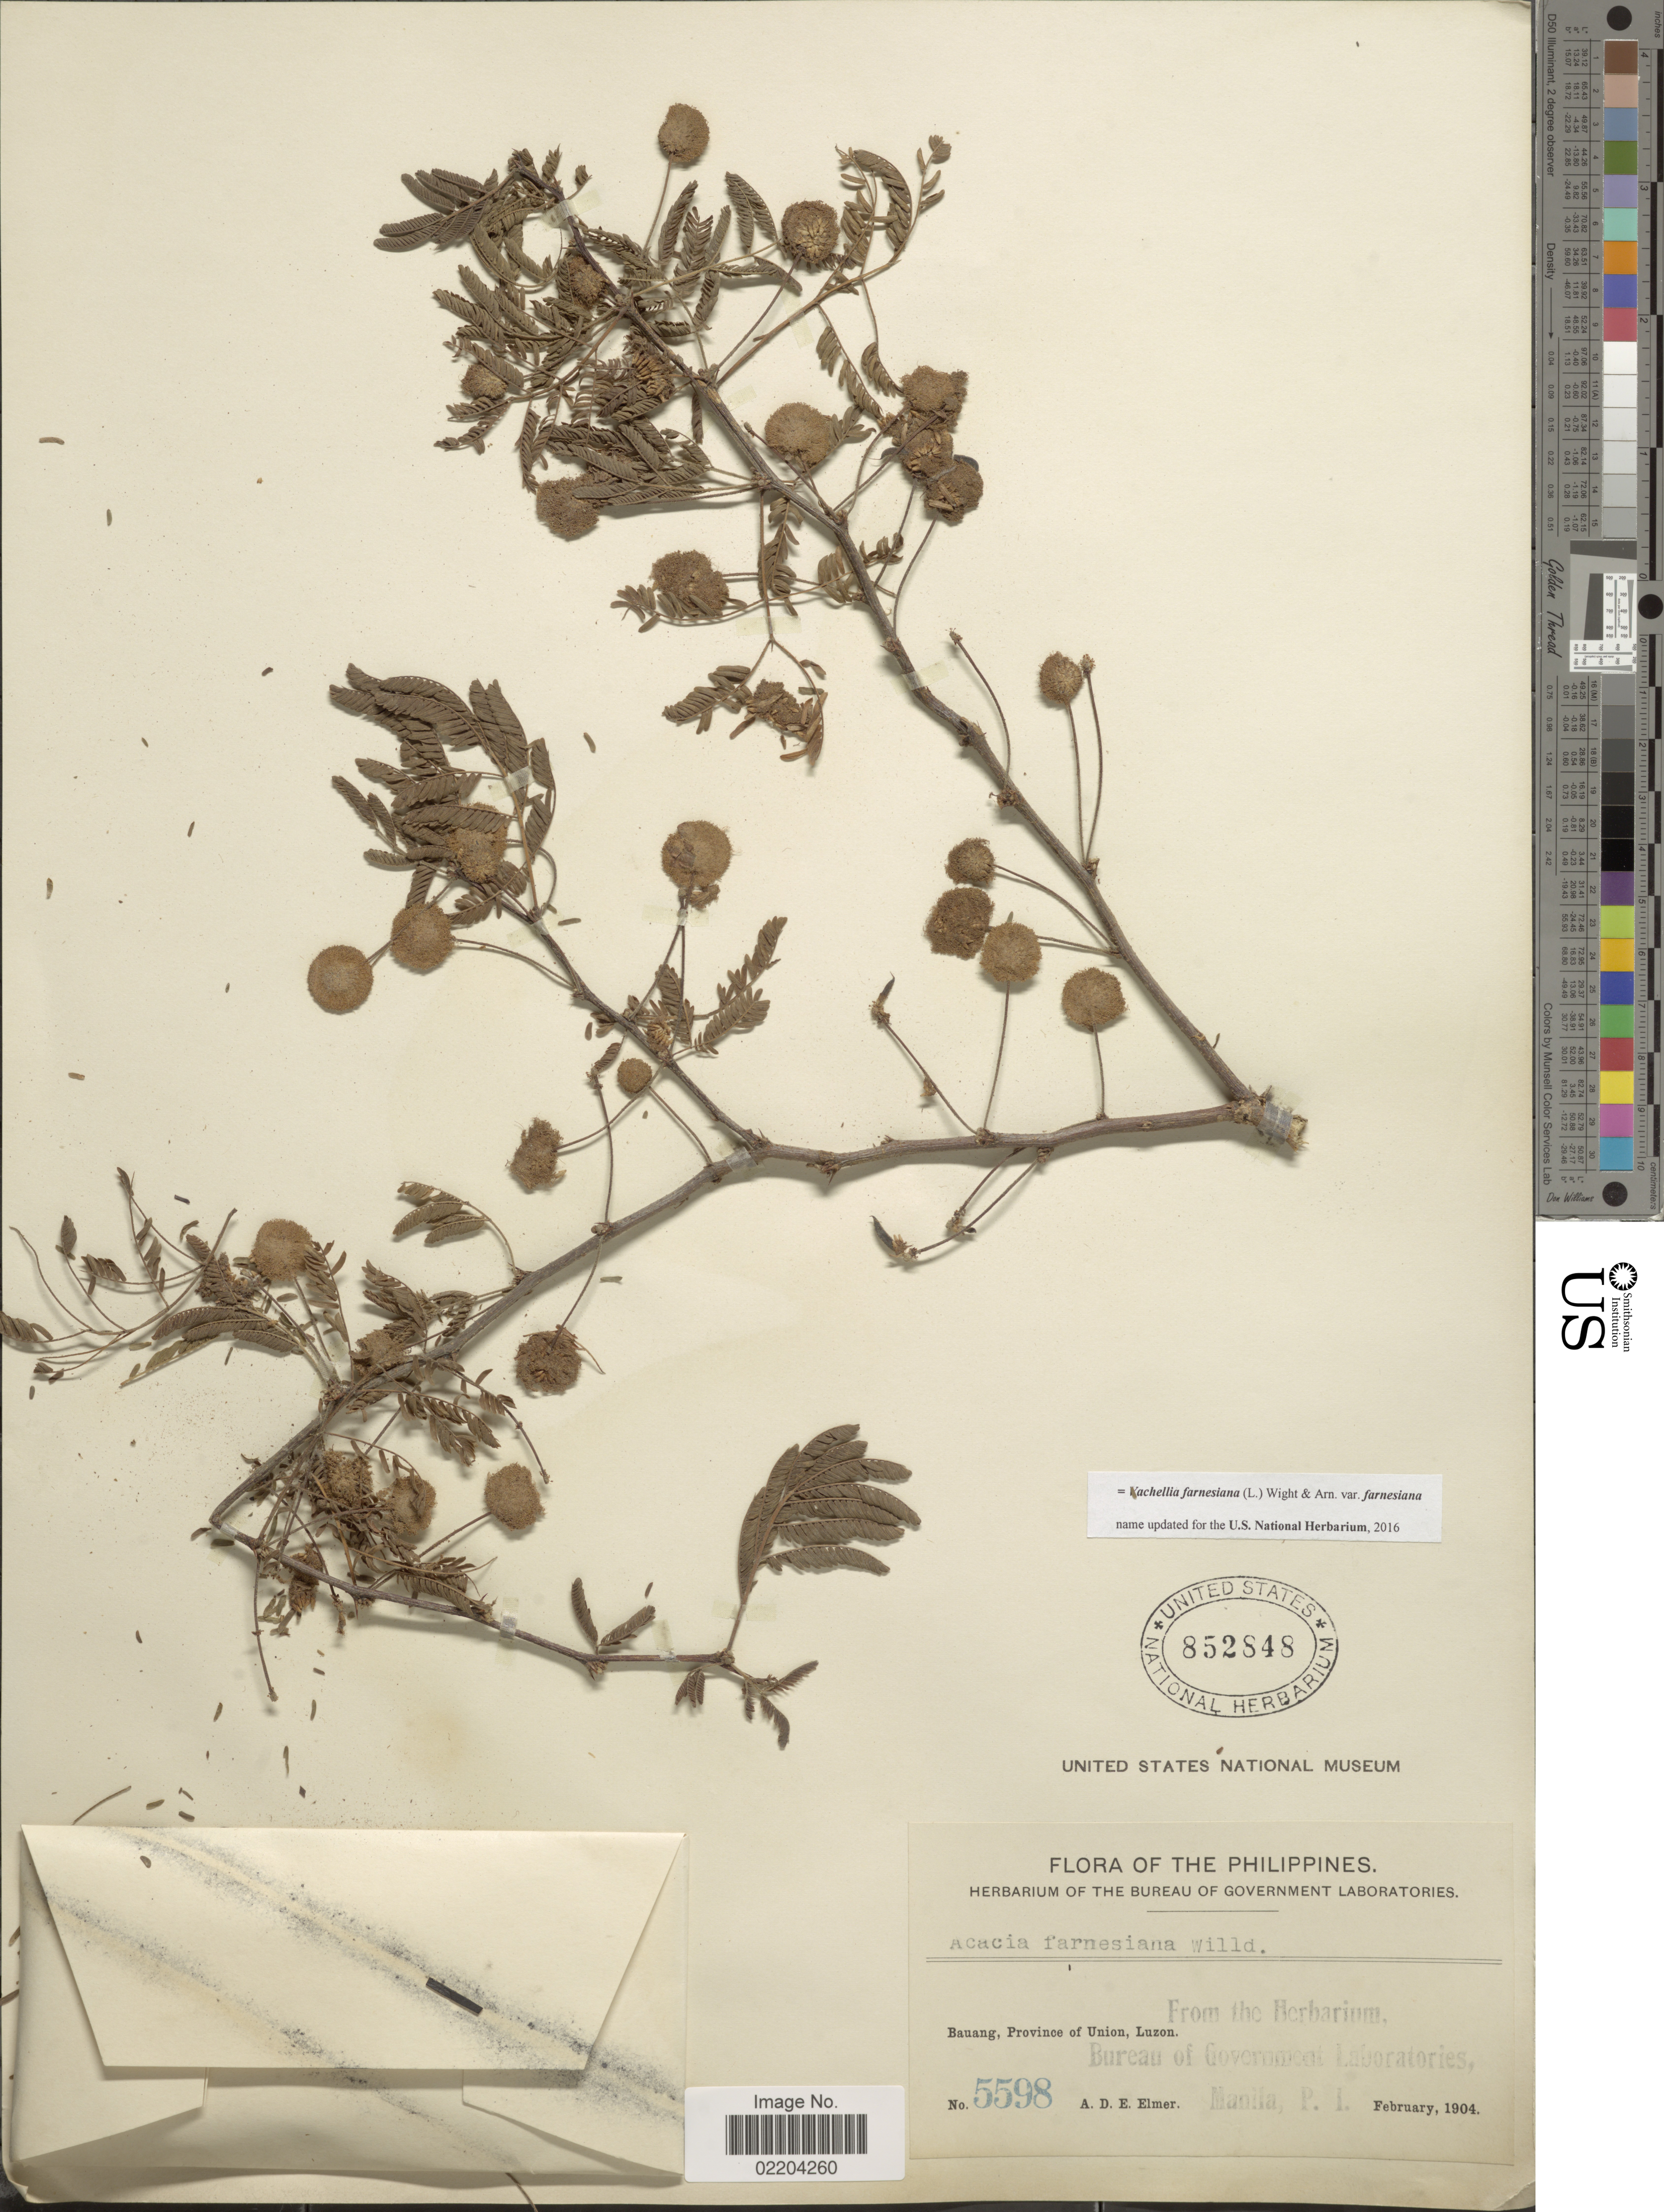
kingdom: Plantae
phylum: Tracheophyta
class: Magnoliopsida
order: Fabales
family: Fabaceae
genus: Vachellia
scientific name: Vachellia farnesiana var. farnesiana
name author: (L.) Wight & Arn.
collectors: A. D. E. Elmer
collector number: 5598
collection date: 1904-02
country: Philippines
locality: Banang, Province of Union, Luzon.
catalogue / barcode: US 852848